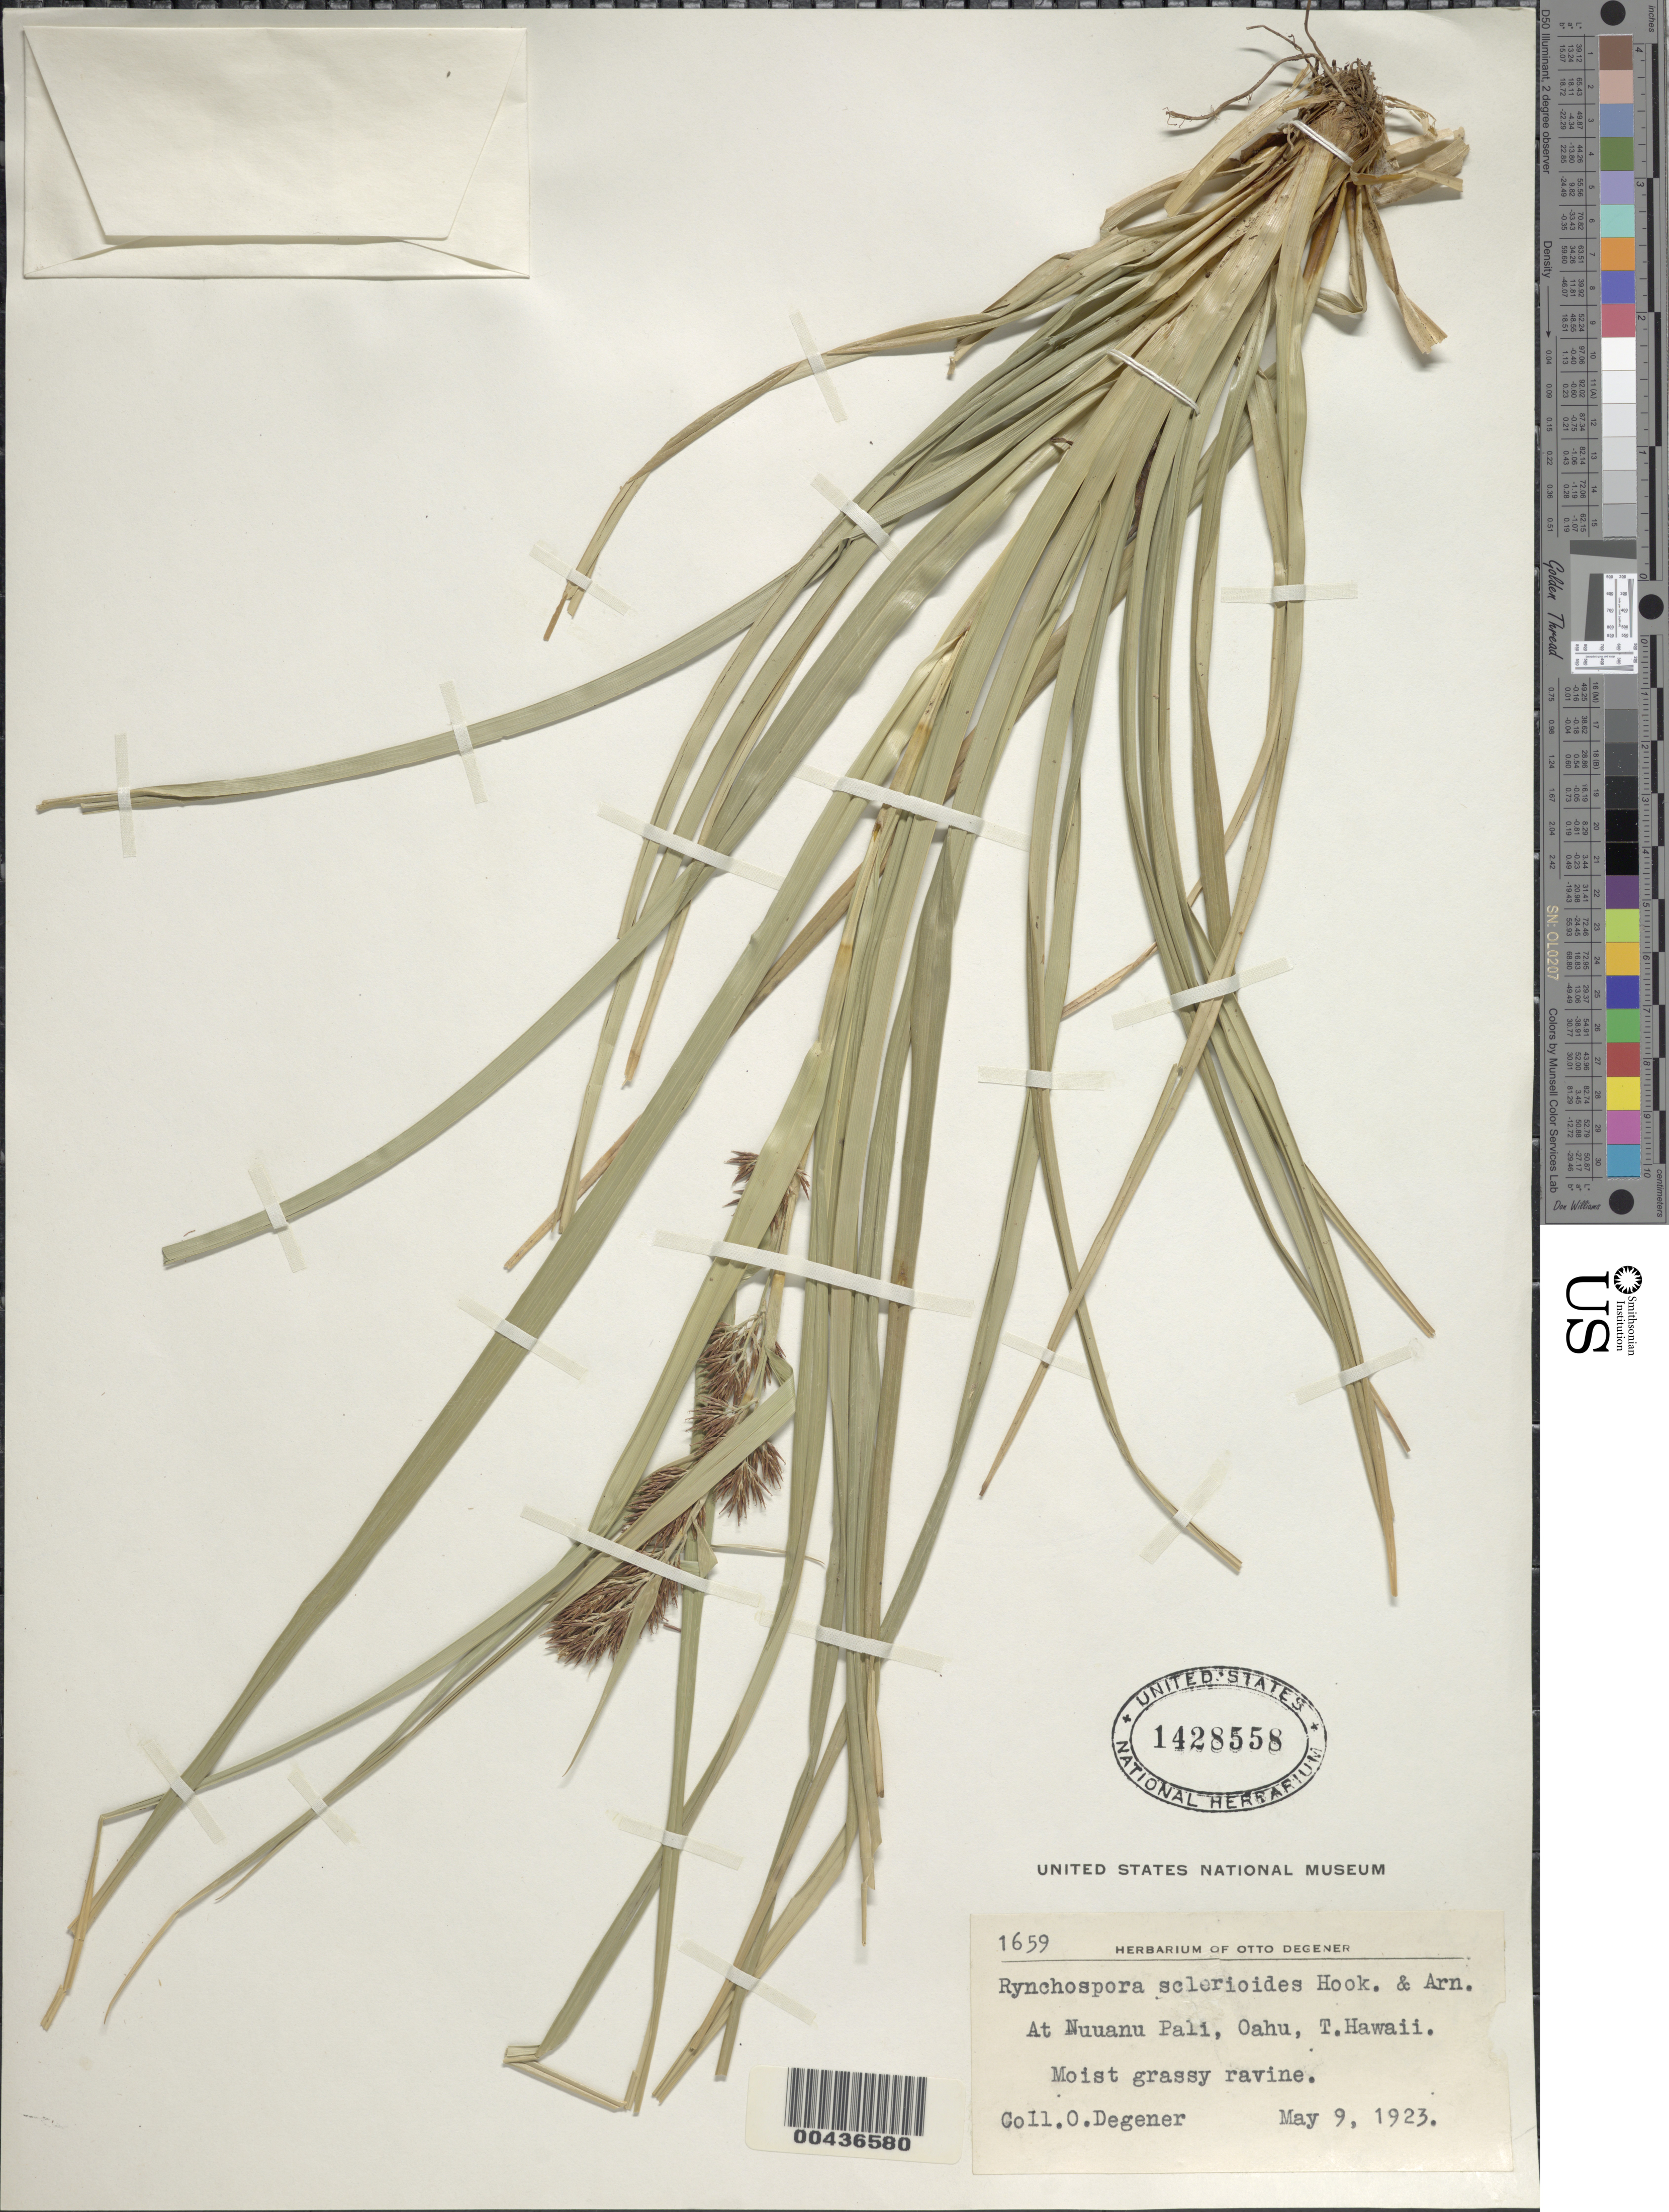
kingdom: Plantae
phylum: Tracheophyta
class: Liliopsida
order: Poales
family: Cyperaceae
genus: Rhynchospora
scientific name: Rhynchospora sclerioides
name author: Hook. & Arn.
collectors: O. Degener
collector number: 1659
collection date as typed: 9 May 1923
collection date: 1923-05-09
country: United States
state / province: Hawaii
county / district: Honolulu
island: Oahu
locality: at Nuuanu Pali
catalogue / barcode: US 1428558